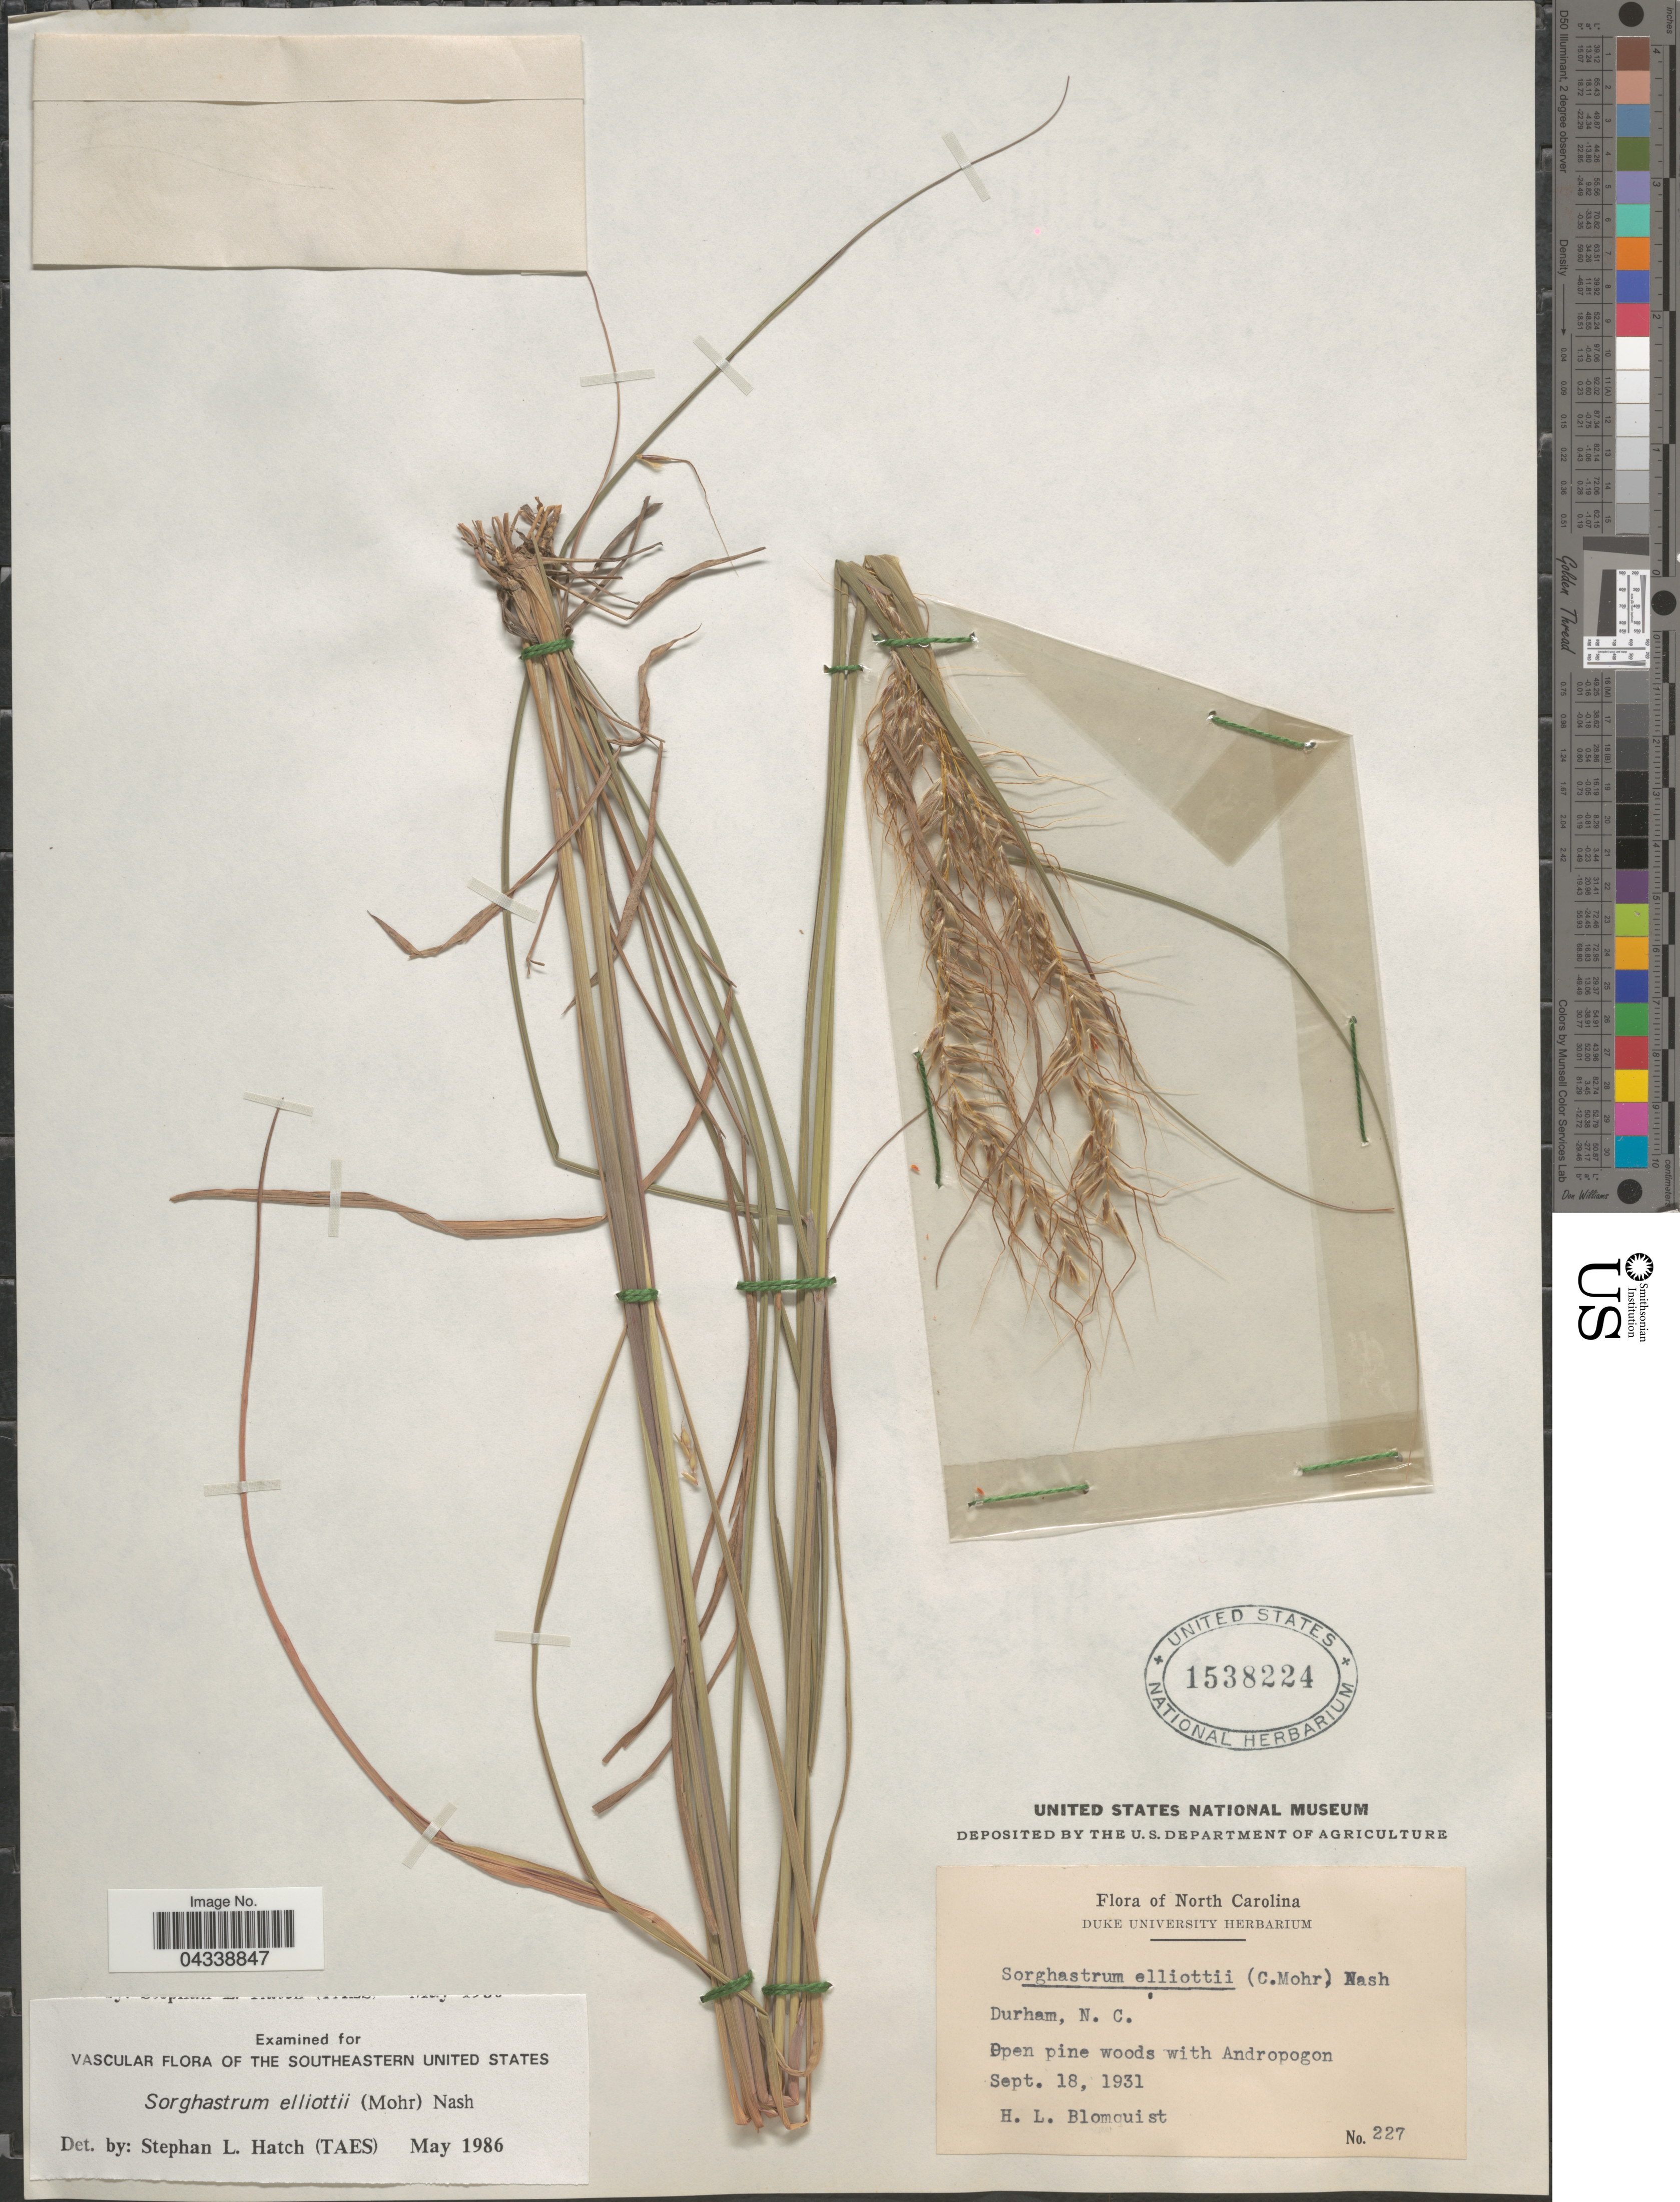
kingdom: Plantae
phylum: Tracheophyta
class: Liliopsida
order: Poales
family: Poaceae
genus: Sorghastrum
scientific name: Sorghastrum elliottii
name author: (C. Mohr) Nash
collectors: H. Blomquist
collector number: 227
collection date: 1931-09-18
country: United States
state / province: North Carolina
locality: Durham.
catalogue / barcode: US 1538224